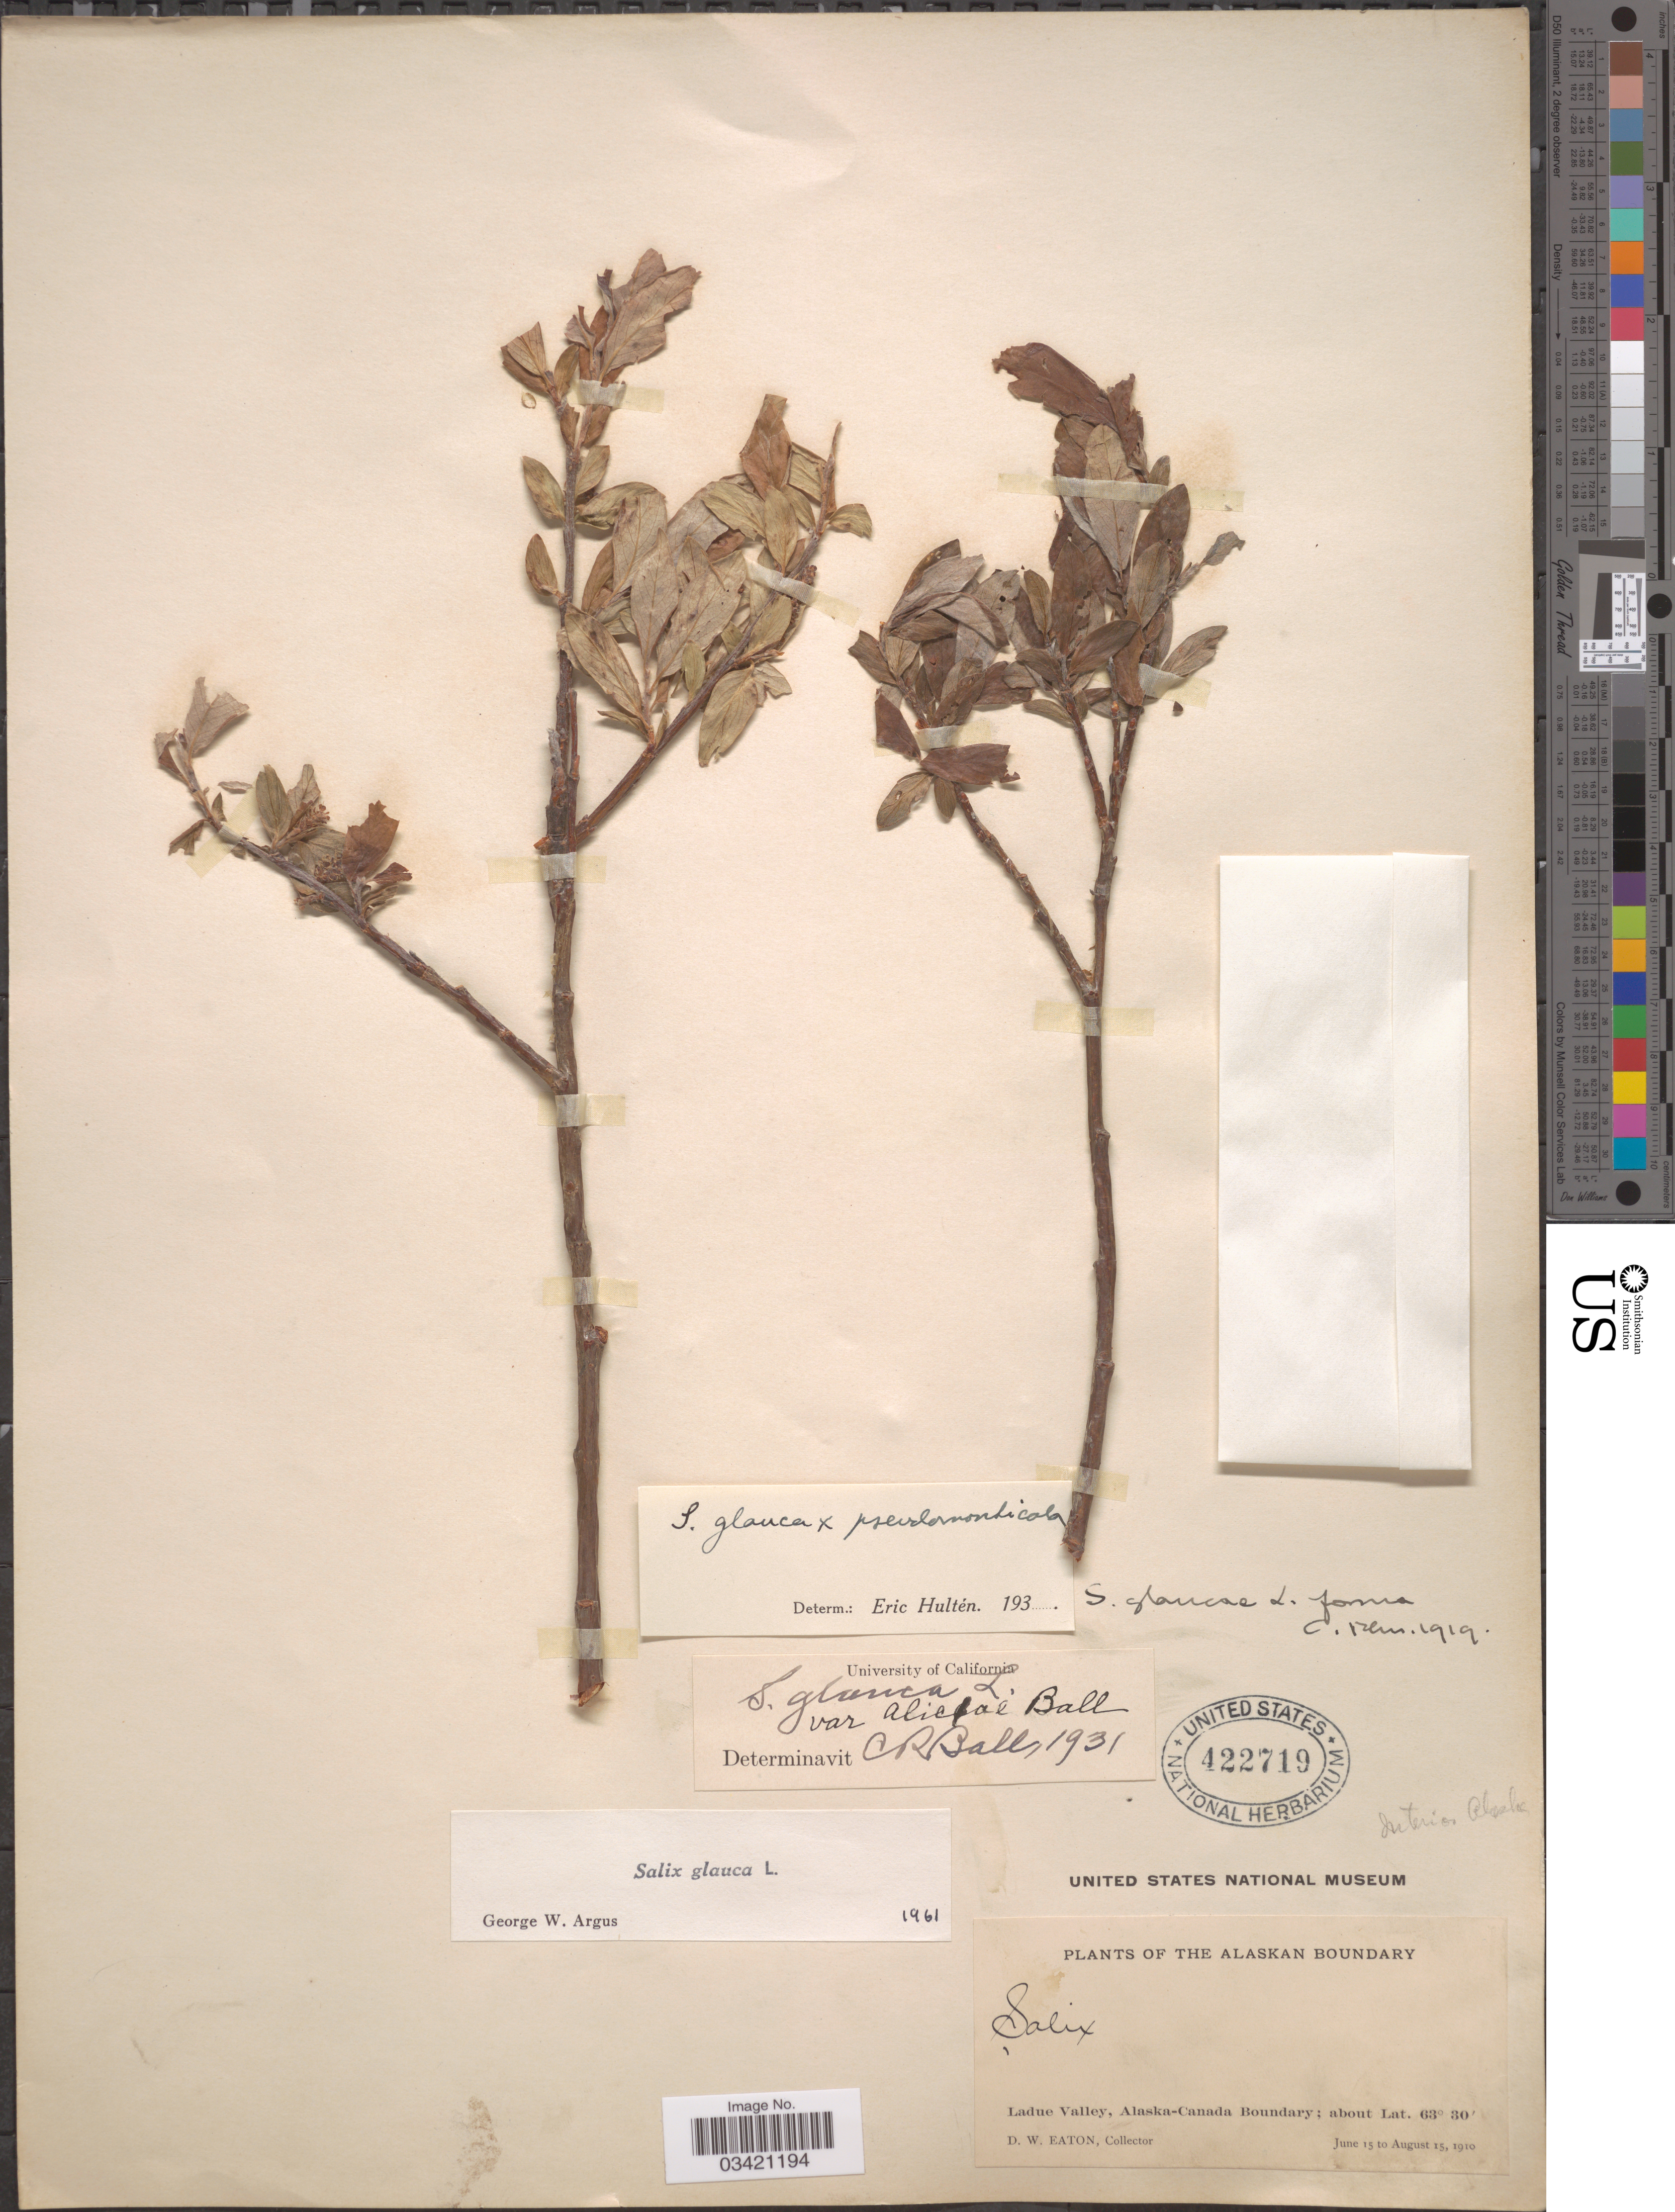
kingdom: Plantae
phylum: Tracheophyta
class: Magnoliopsida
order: Malpighiales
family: Salicaceae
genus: Salix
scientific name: Salix glauca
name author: L.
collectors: D. Eaton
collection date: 1910-06-15/1910-08-15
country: United States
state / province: Alaska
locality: Alaskan Boundary. Ladue Valley, Alaska-Canada Boundary.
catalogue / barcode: US 422719